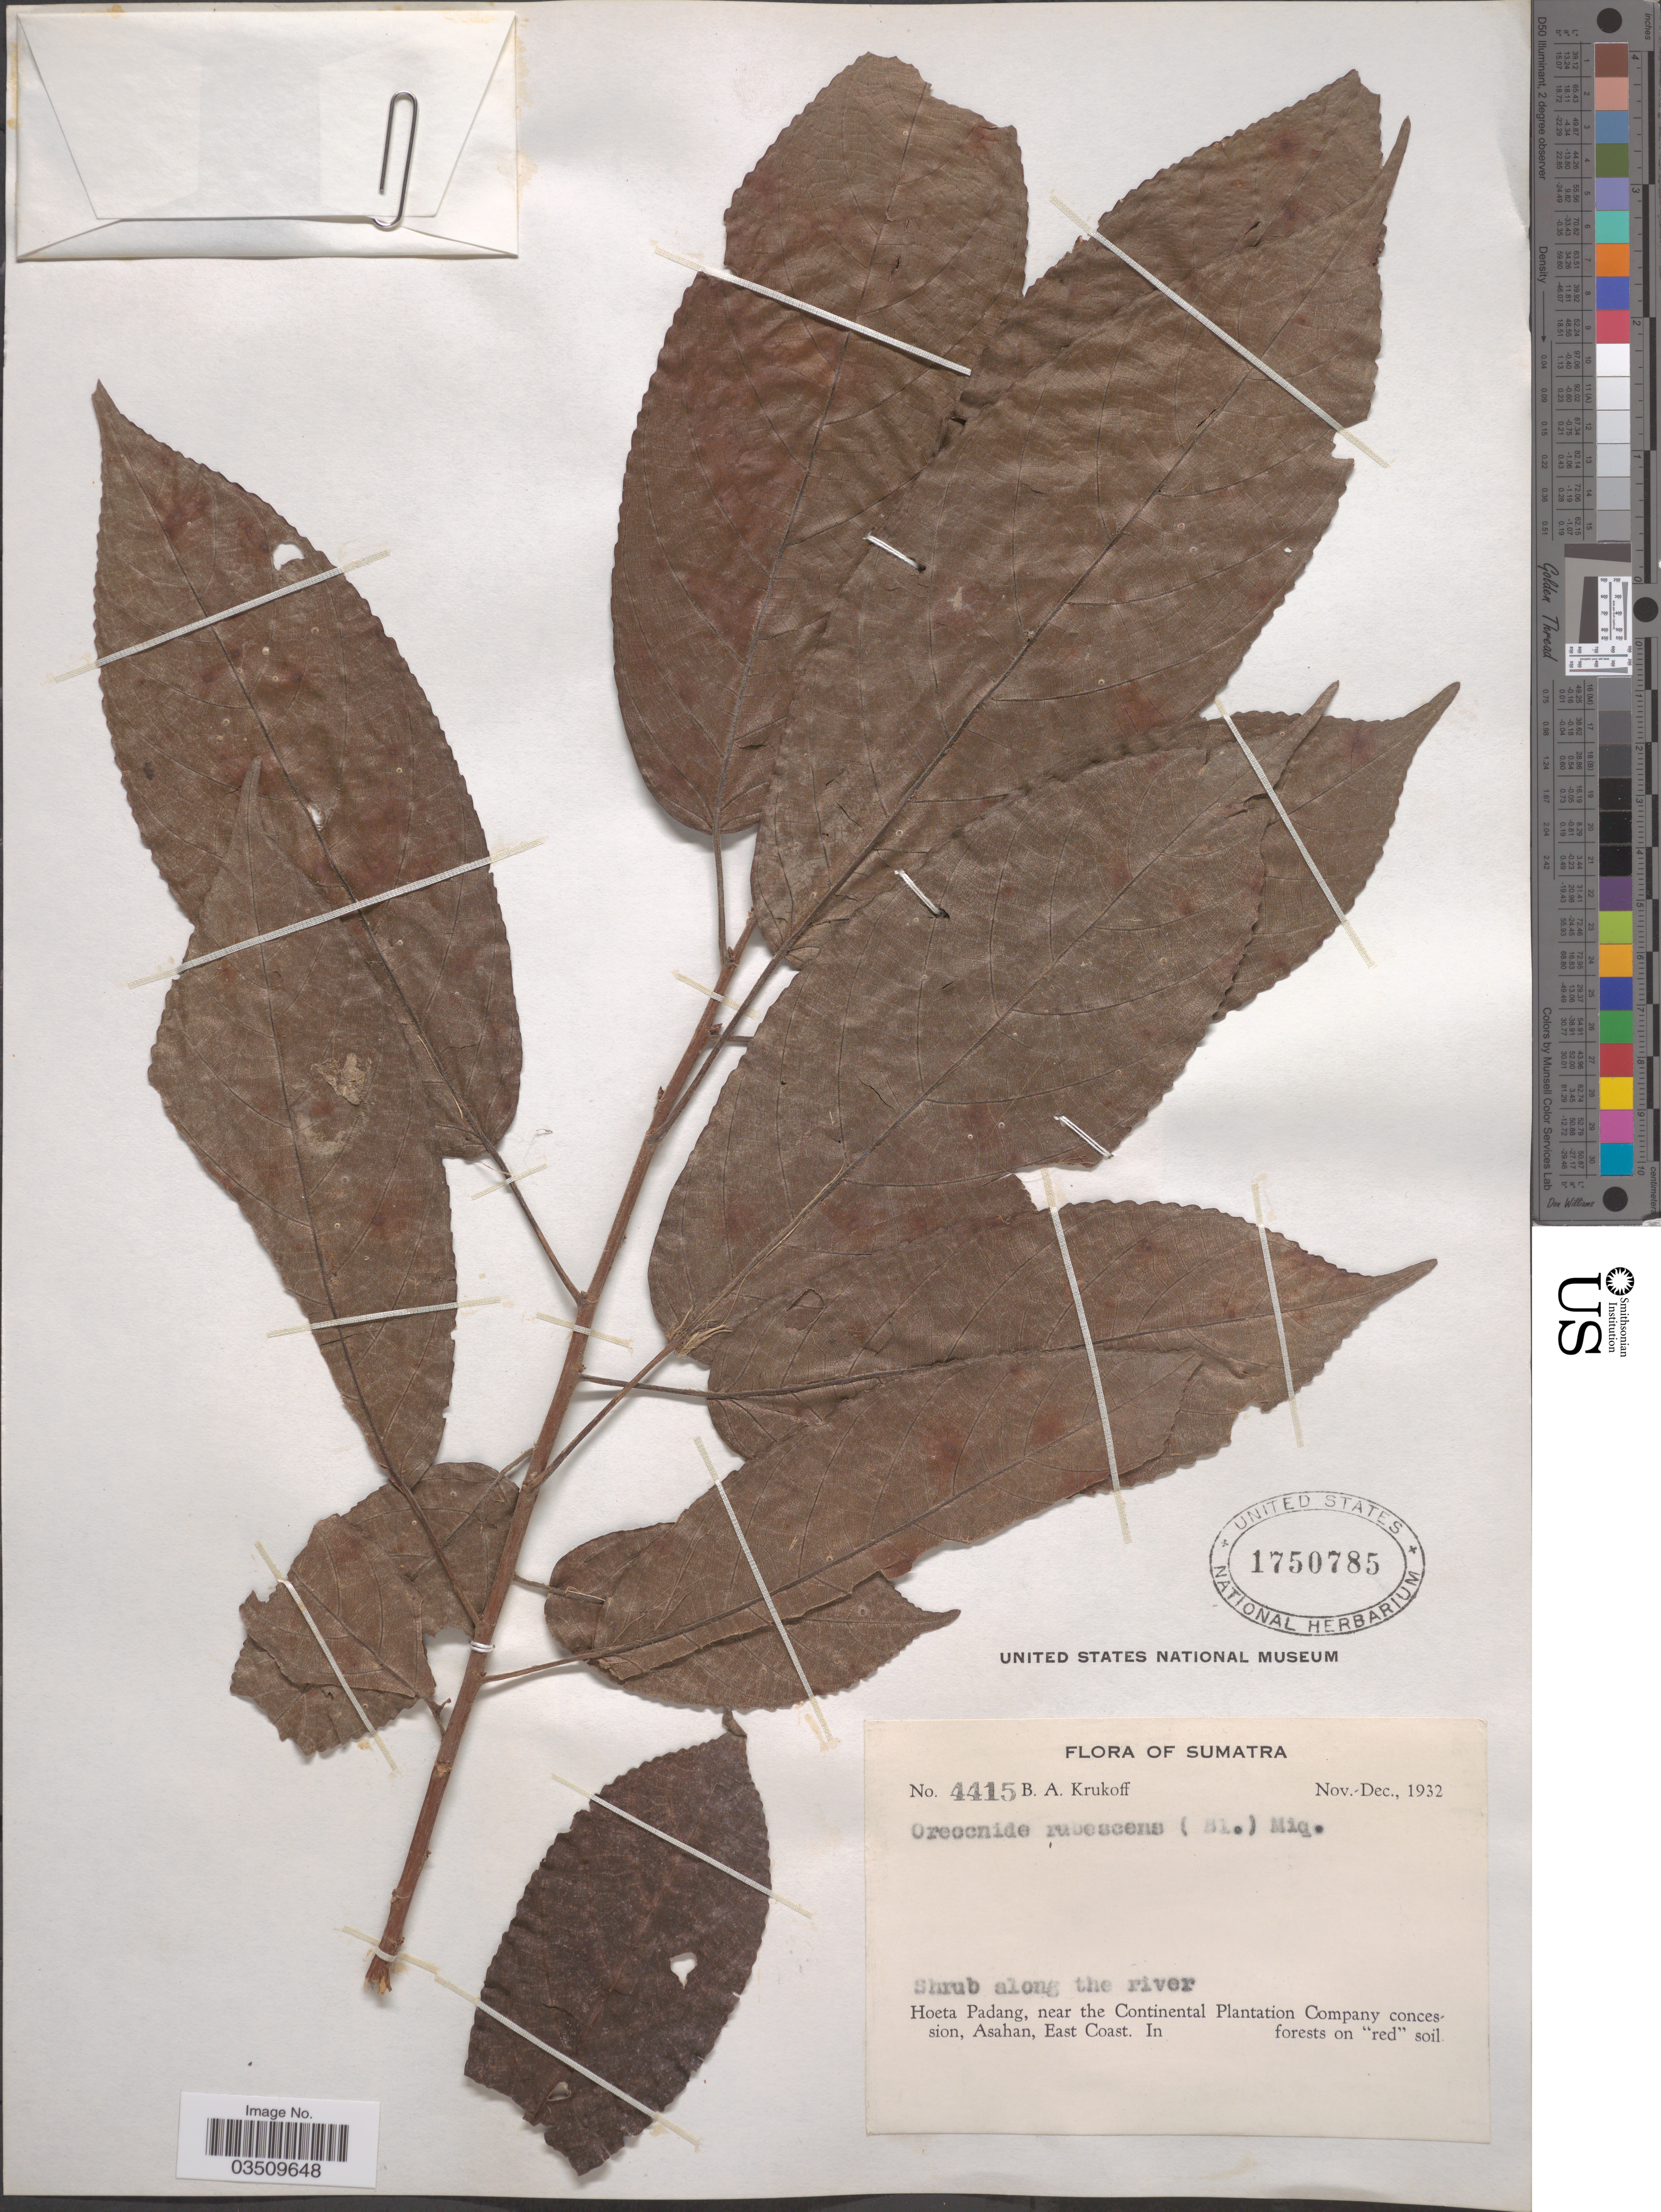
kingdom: Plantae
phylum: Tracheophyta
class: Magnoliopsida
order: Rosales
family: Urticaceae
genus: Oreocnide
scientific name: Oreocnide rubescens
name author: (Blume) Miq.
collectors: B. A. Krukoff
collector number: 4415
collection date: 1932-11/1932-12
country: Indonesia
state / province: Sumatra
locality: Hoeta Padang, near the Continental Plantation Company concession, Asahan, East Coast.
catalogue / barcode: US 1750785